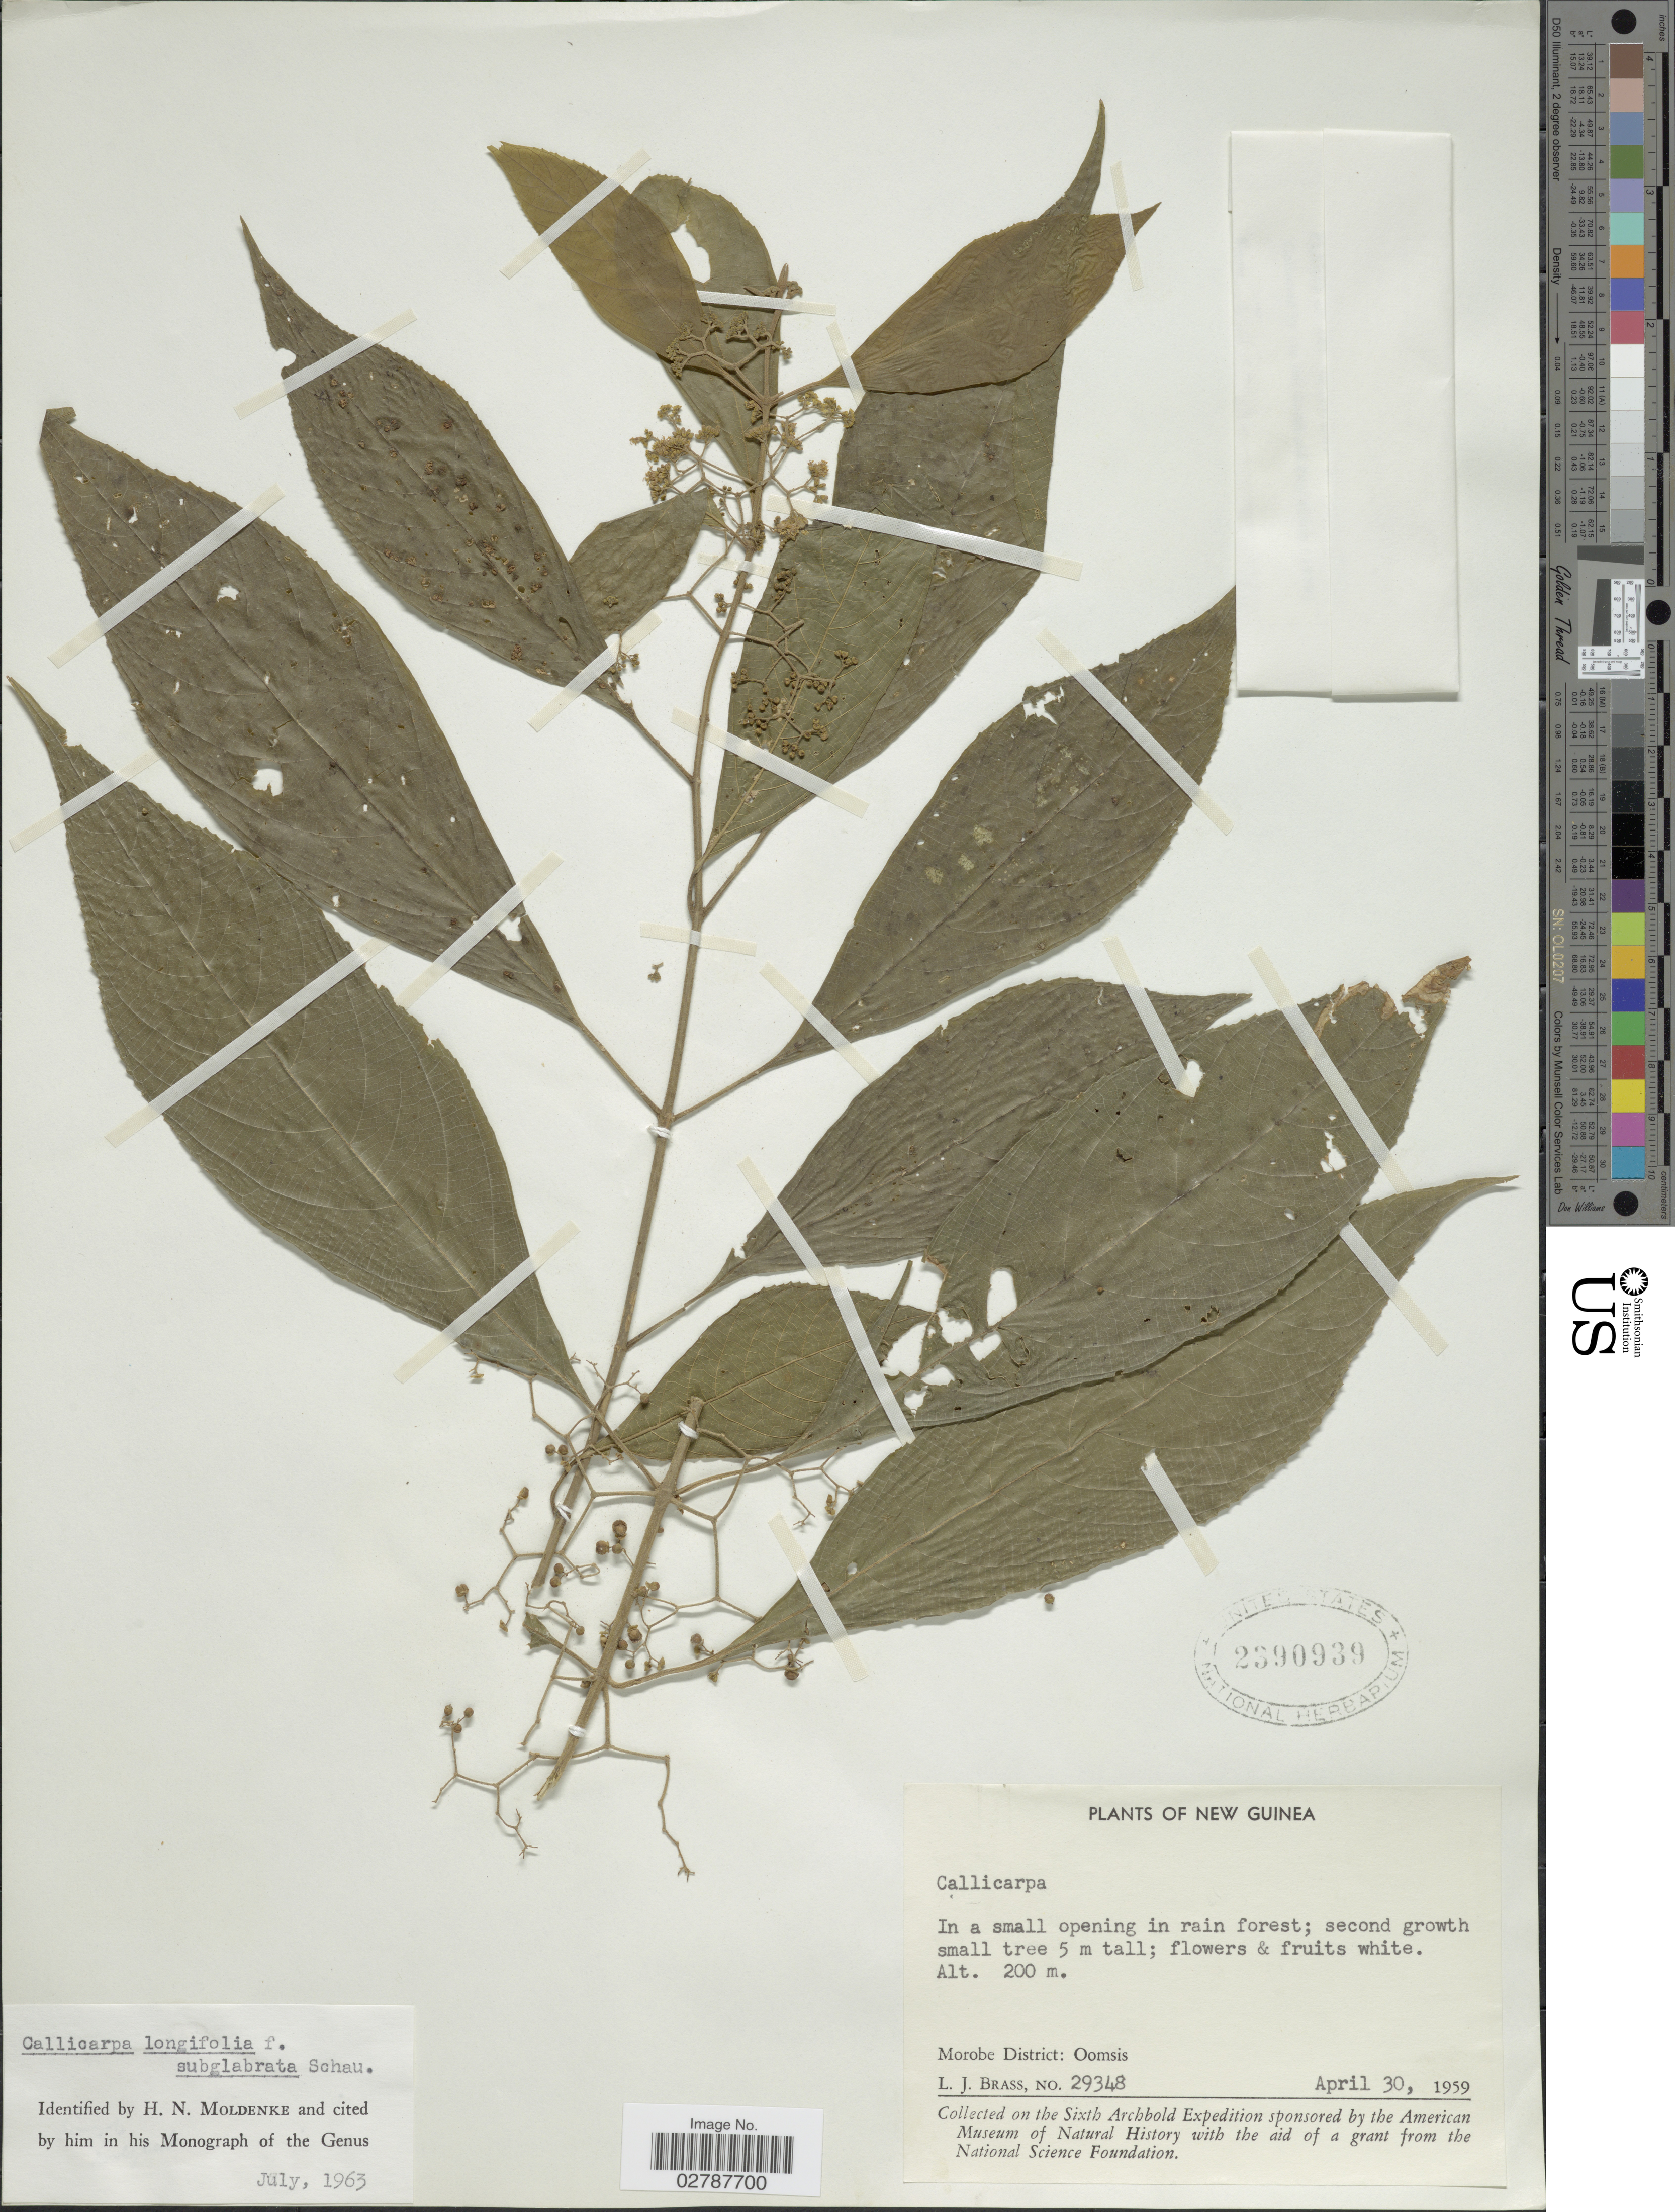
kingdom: Plantae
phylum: Tracheophyta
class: Magnoliopsida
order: Lamiales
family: Lamiaceae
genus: Callicarpa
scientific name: Callicarpa longifolia f. subglabrata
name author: Schauer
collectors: L. J. Brass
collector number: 29348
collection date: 1959-04-30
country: Papua New Guinea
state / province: Morobe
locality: New Guinea. Morobe District: Oomsis.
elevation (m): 200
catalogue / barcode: US 2390939